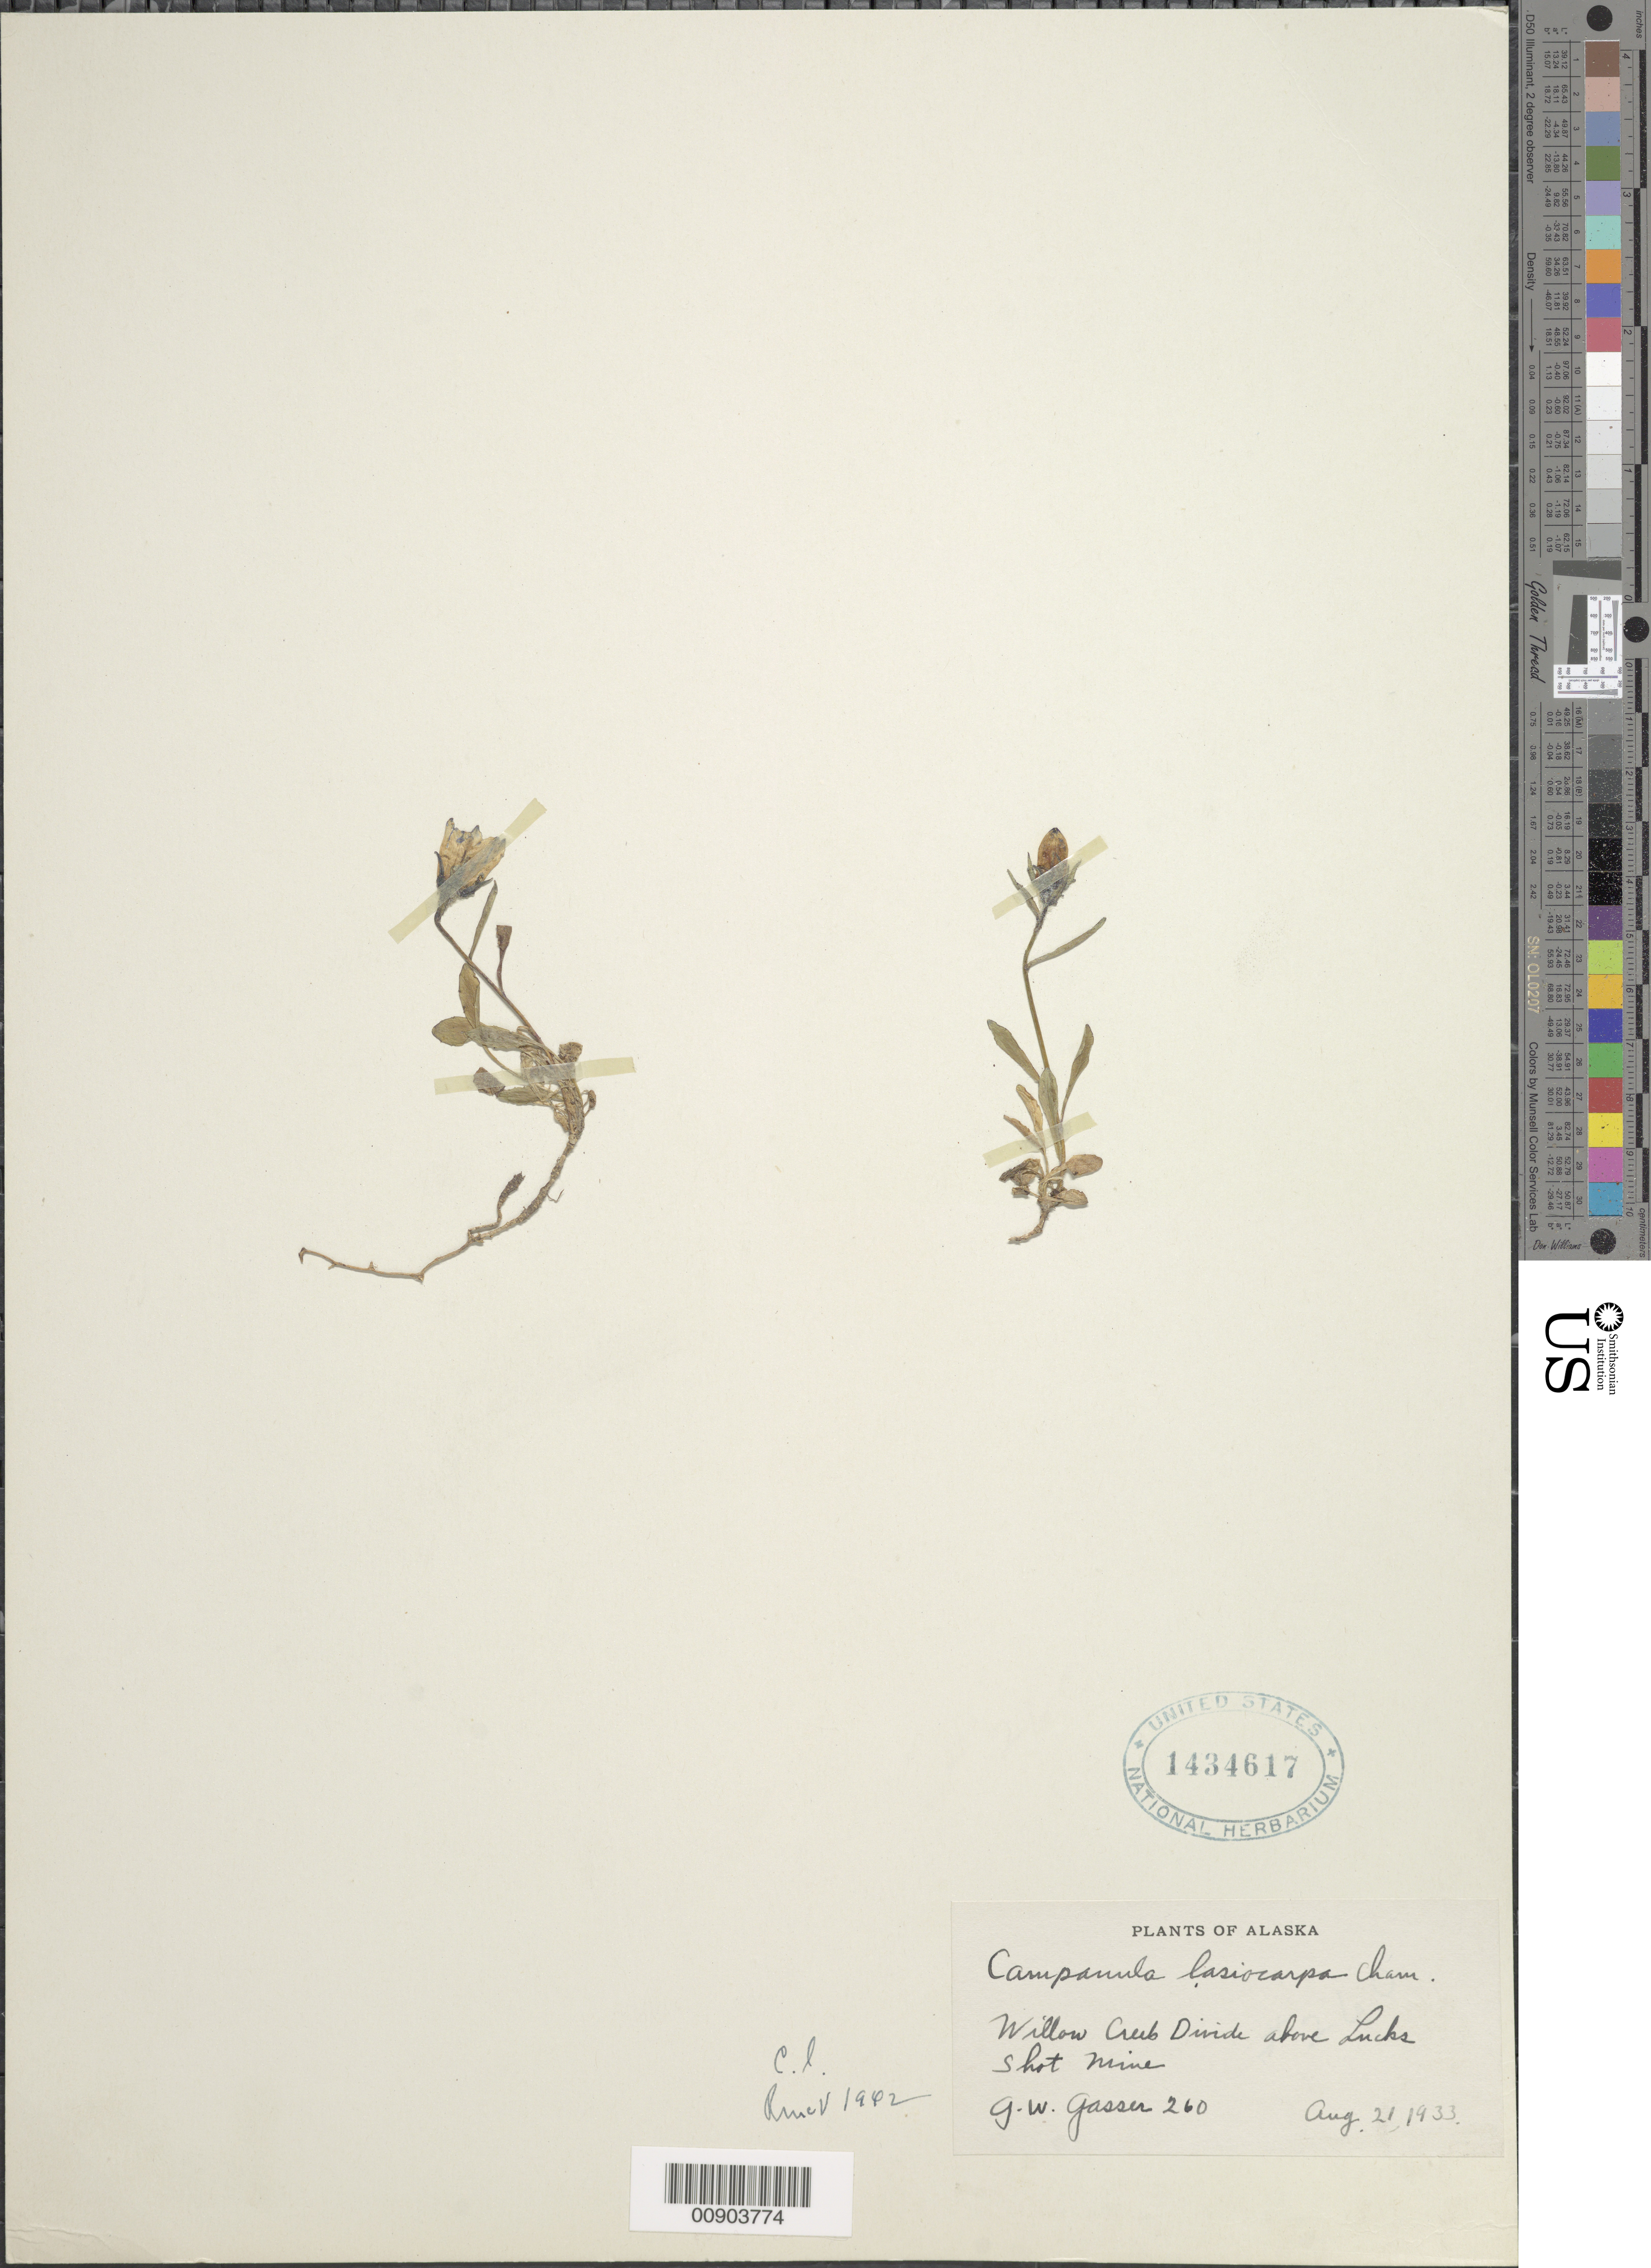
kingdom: Plantae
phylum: Tracheophyta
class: Magnoliopsida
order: Asterales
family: Campanulaceae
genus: Campanula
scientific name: Campanula lasiocarpa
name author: Cham.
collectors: G. Gasser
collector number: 260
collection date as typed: Aug. 21, 1933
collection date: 1933-08-21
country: United States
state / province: Alaska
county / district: Bethel Division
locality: Willow Creek Divide above Lucks Shot Mine.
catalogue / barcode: US 1434617